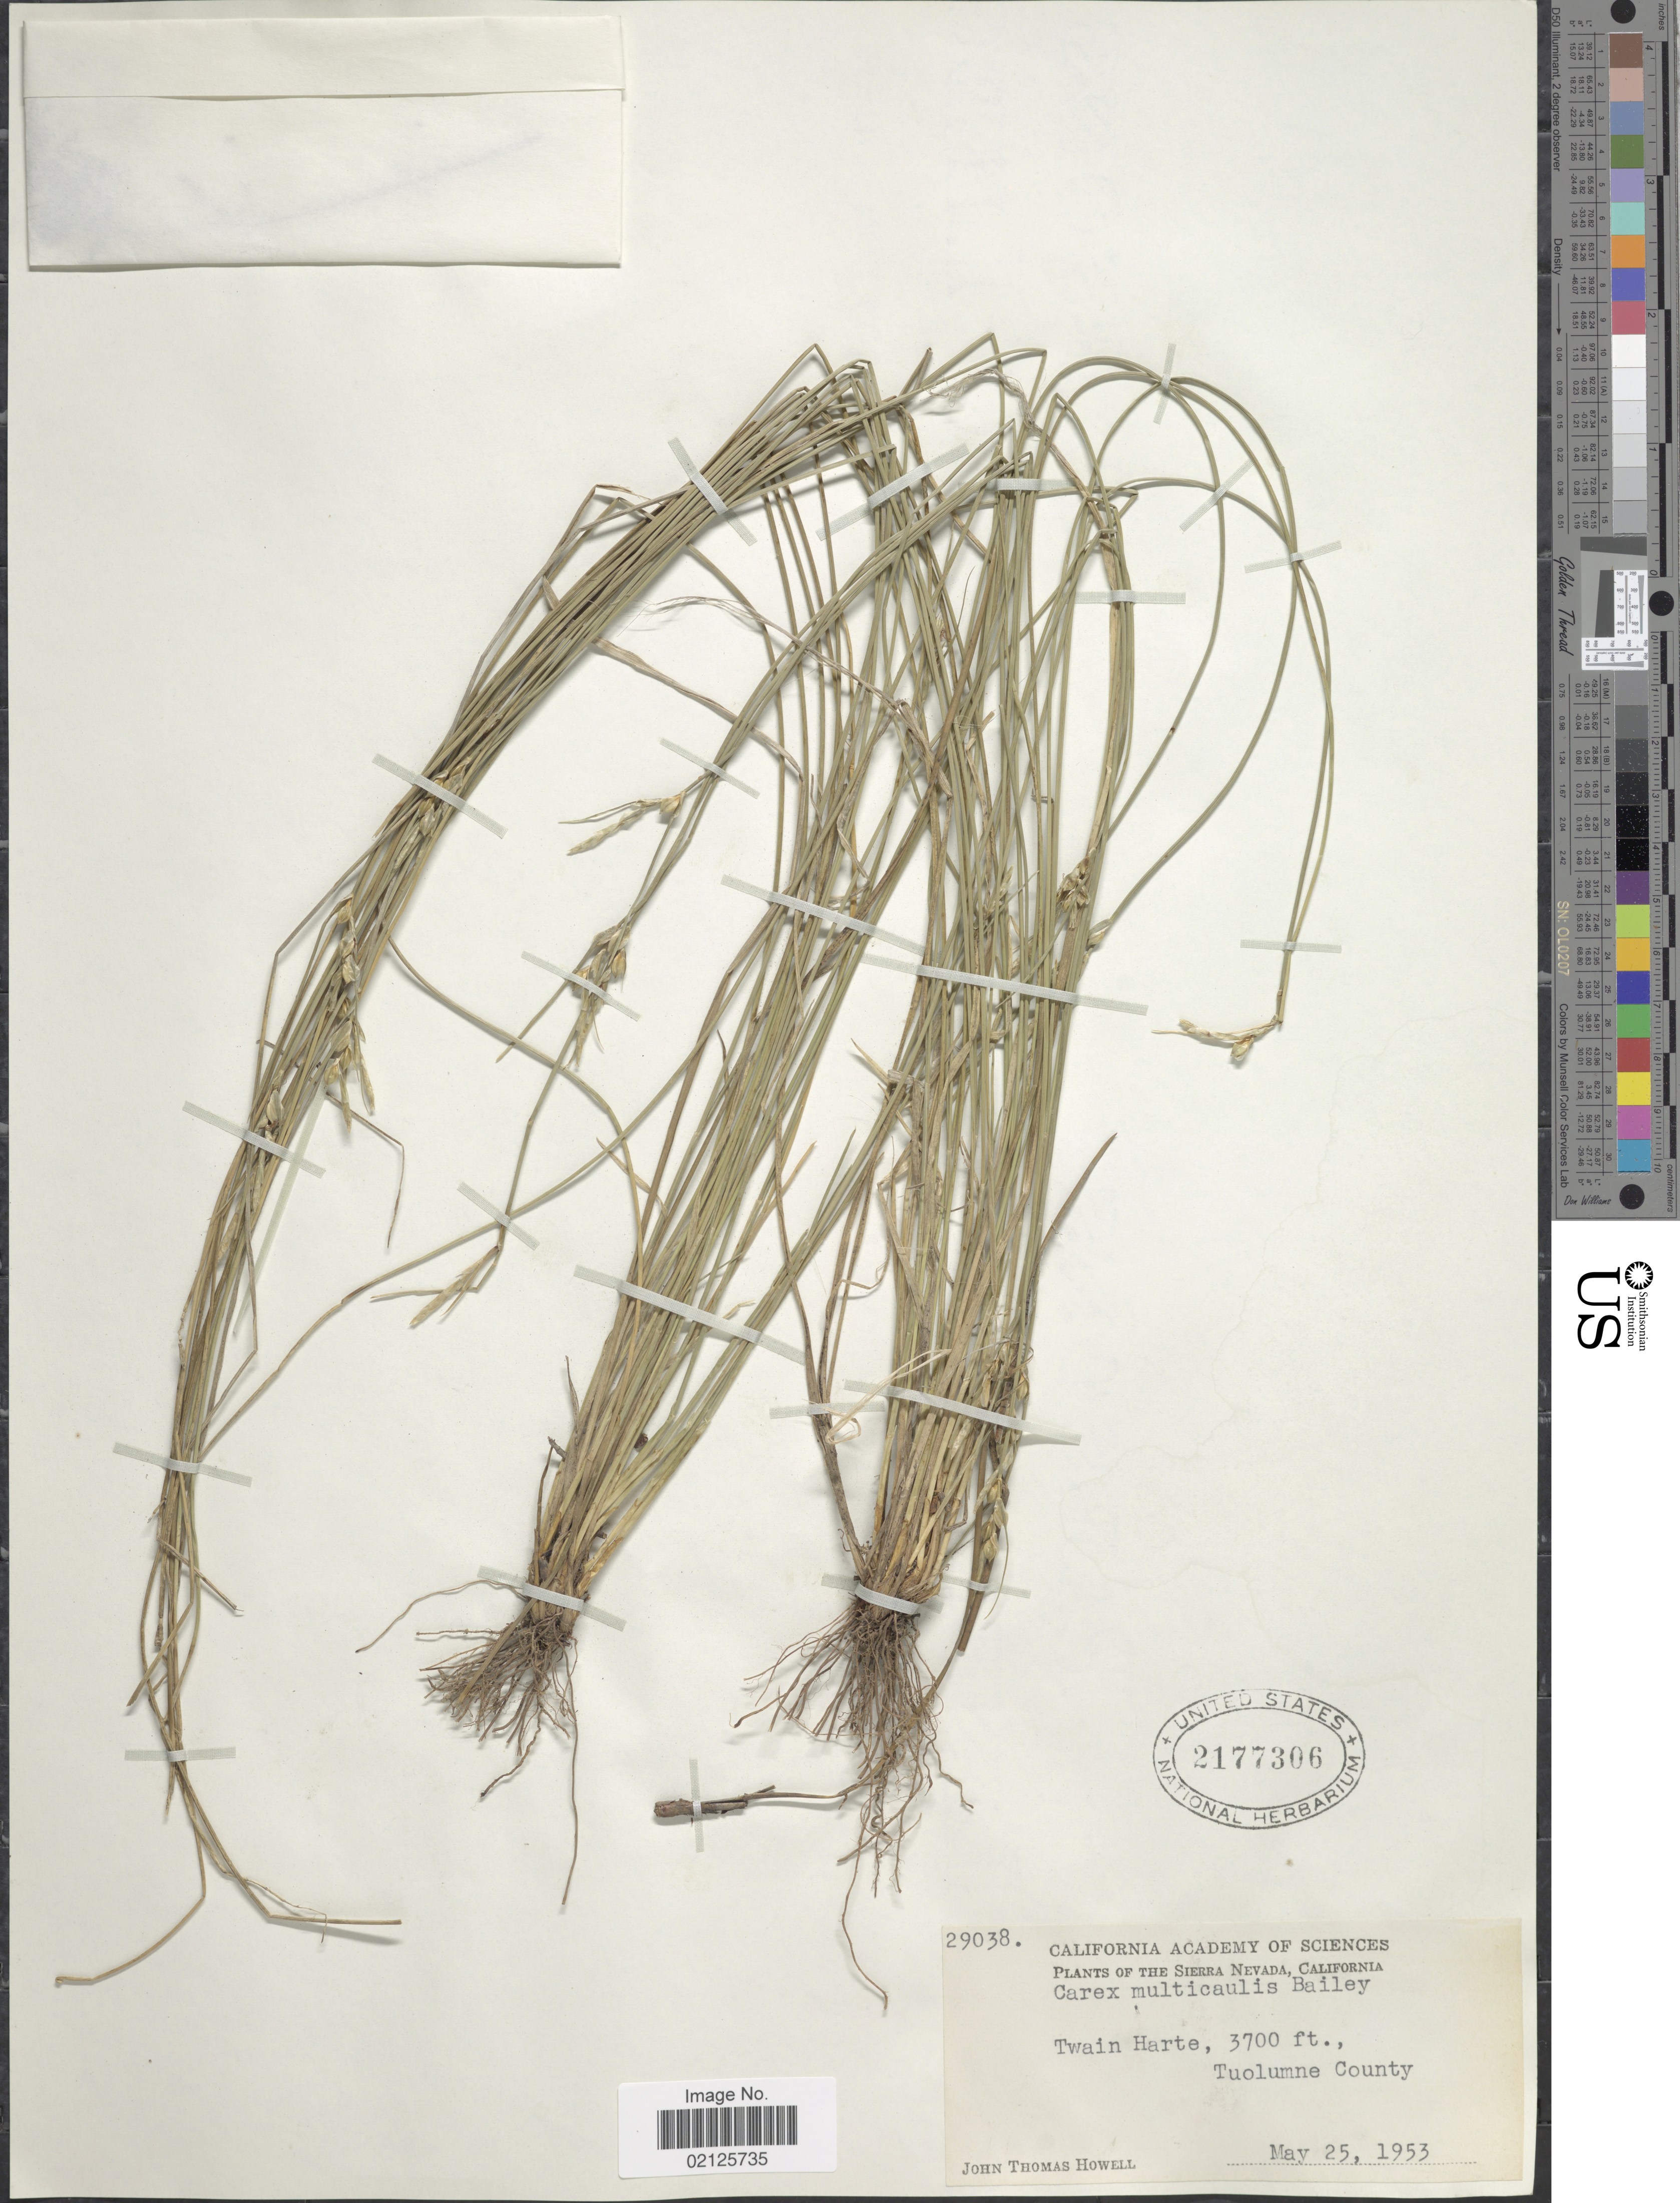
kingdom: Plantae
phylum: Tracheophyta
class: Liliopsida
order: Poales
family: Cyperaceae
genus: Carex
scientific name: Carex multicaulis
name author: L.H. Bailey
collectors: J. T. Howell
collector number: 29038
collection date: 1953-05-25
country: United States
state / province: California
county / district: Tuolumne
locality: The Sierra Nevada, Twain Harte, Tuolumne County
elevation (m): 1128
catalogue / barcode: US 2177306